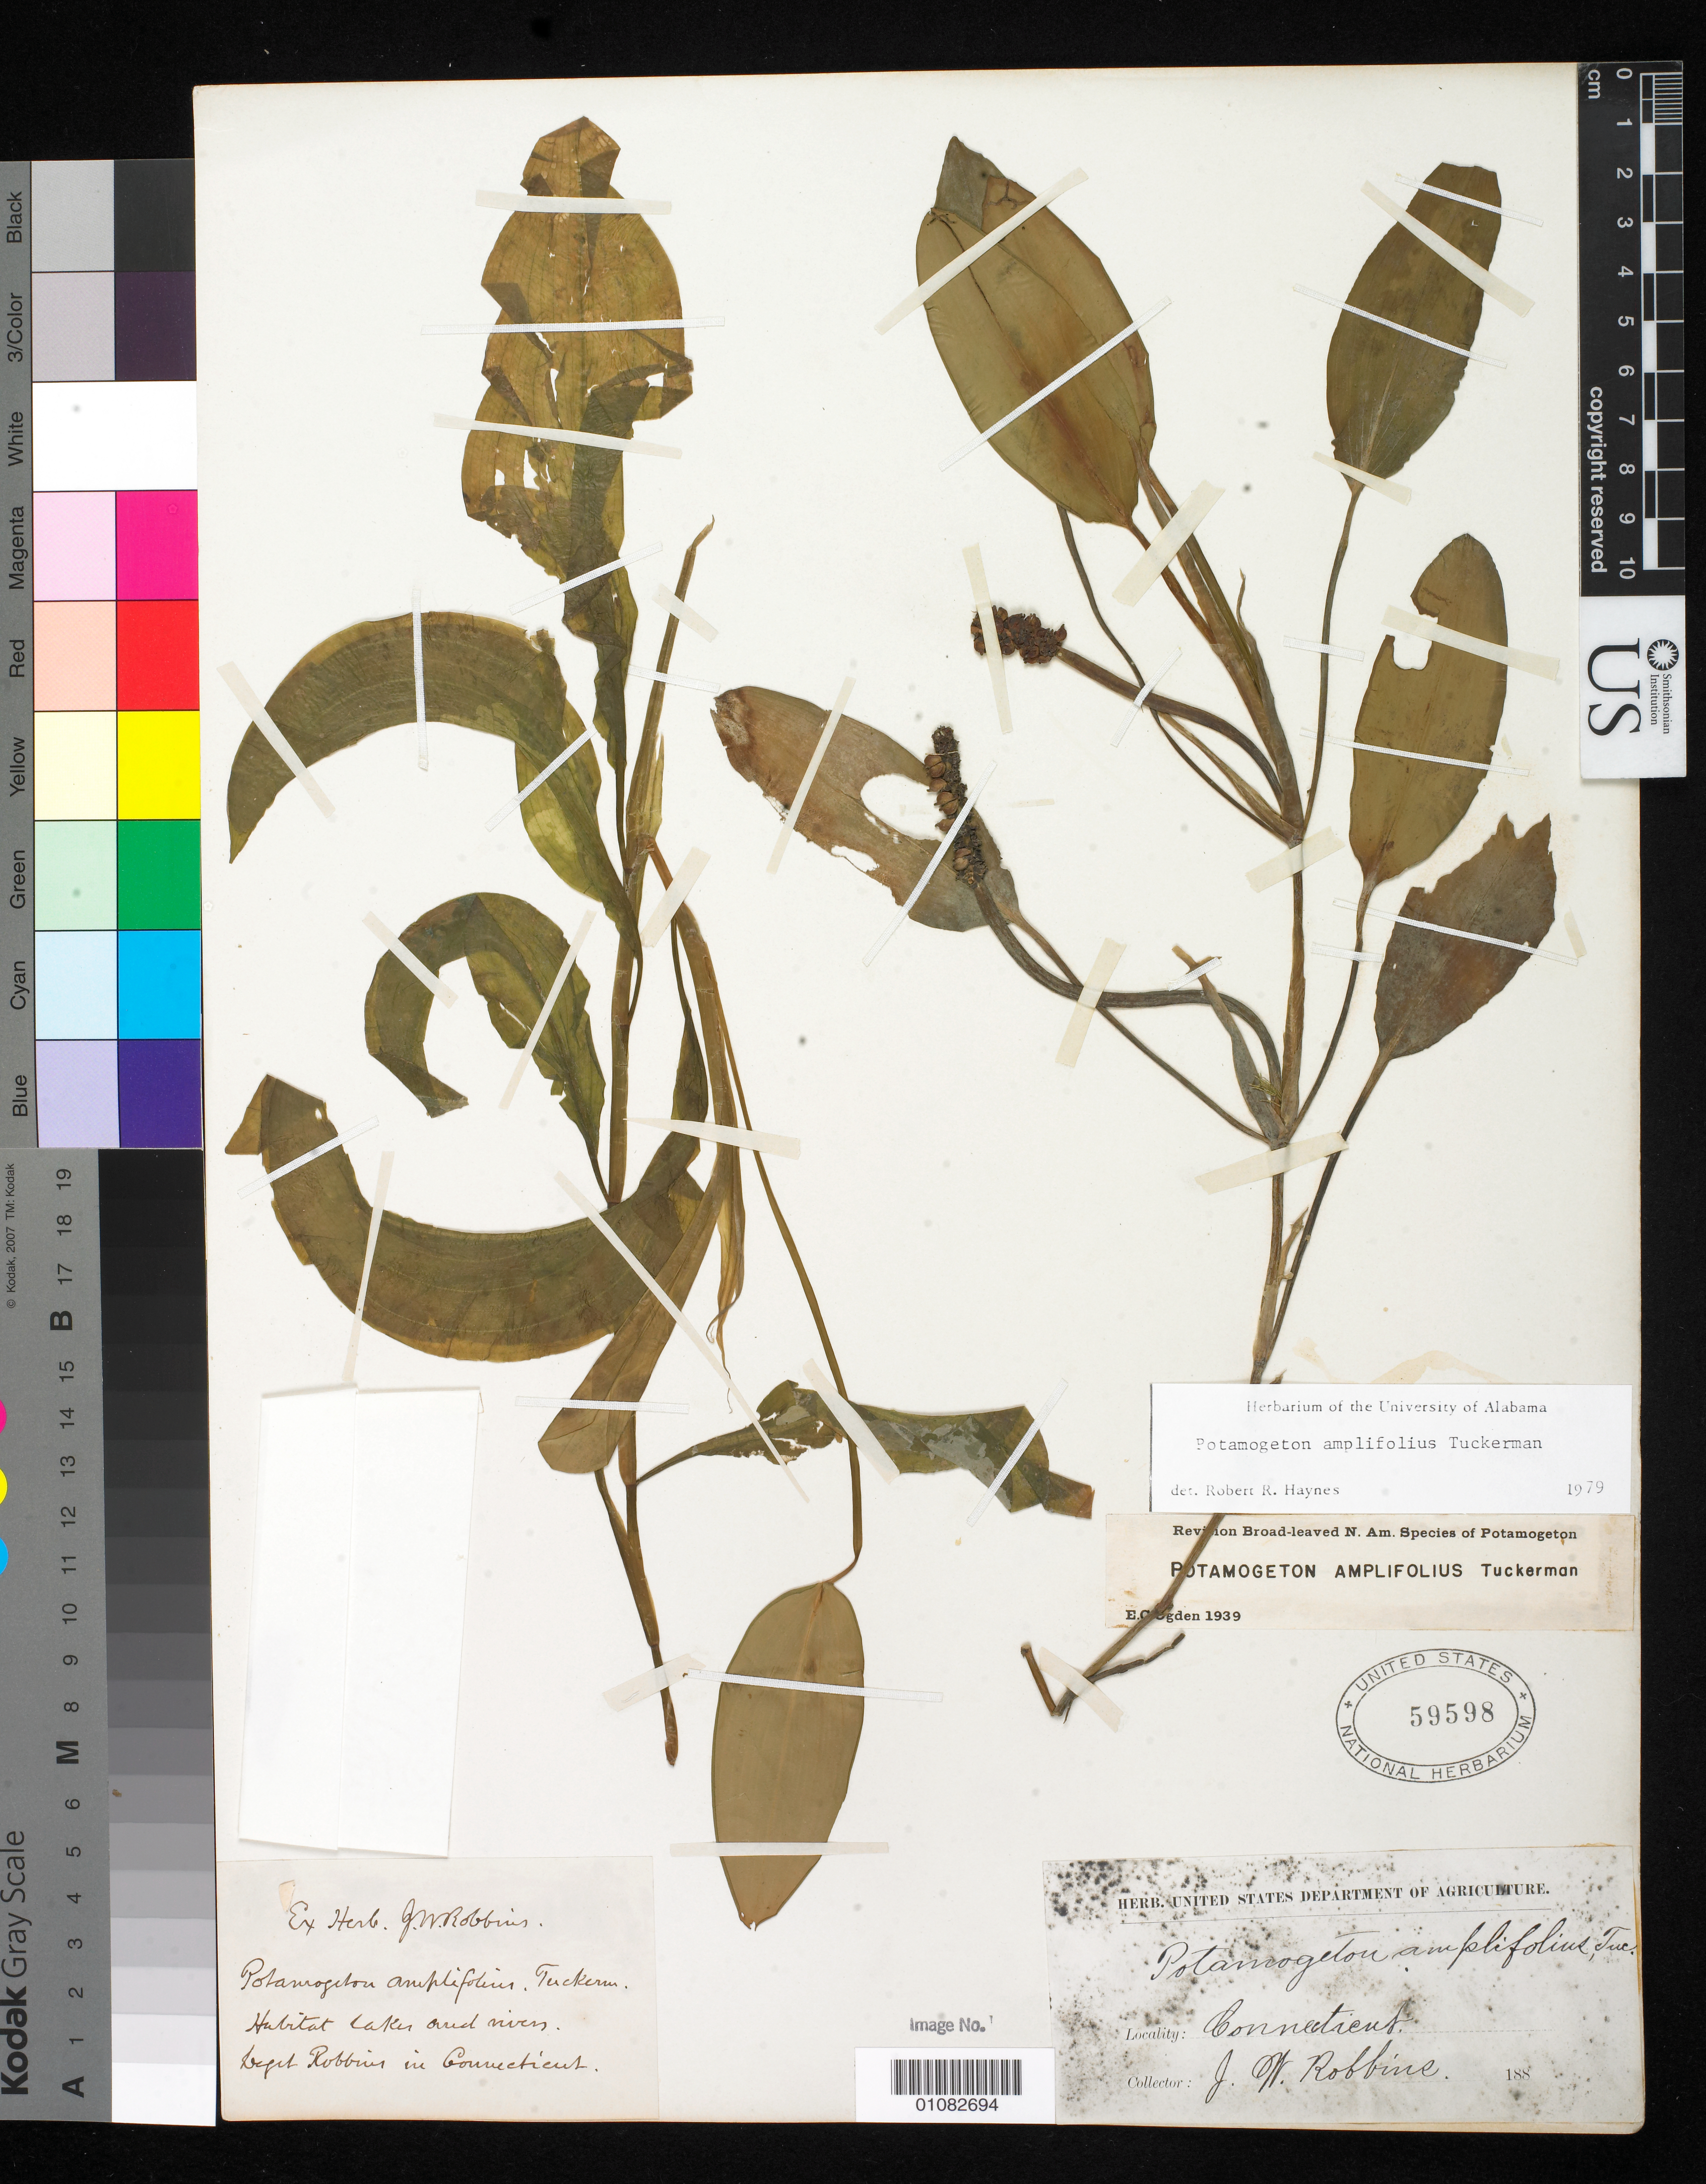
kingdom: Plantae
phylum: Tracheophyta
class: Liliopsida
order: Alismatales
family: Potamogetonaceae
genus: Potamogeton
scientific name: Potamogeton amplifolius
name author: Tuckerm.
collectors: J. W. Robbins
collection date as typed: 188-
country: United States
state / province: Connecticut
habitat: Lakes and rivers.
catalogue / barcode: US 59598